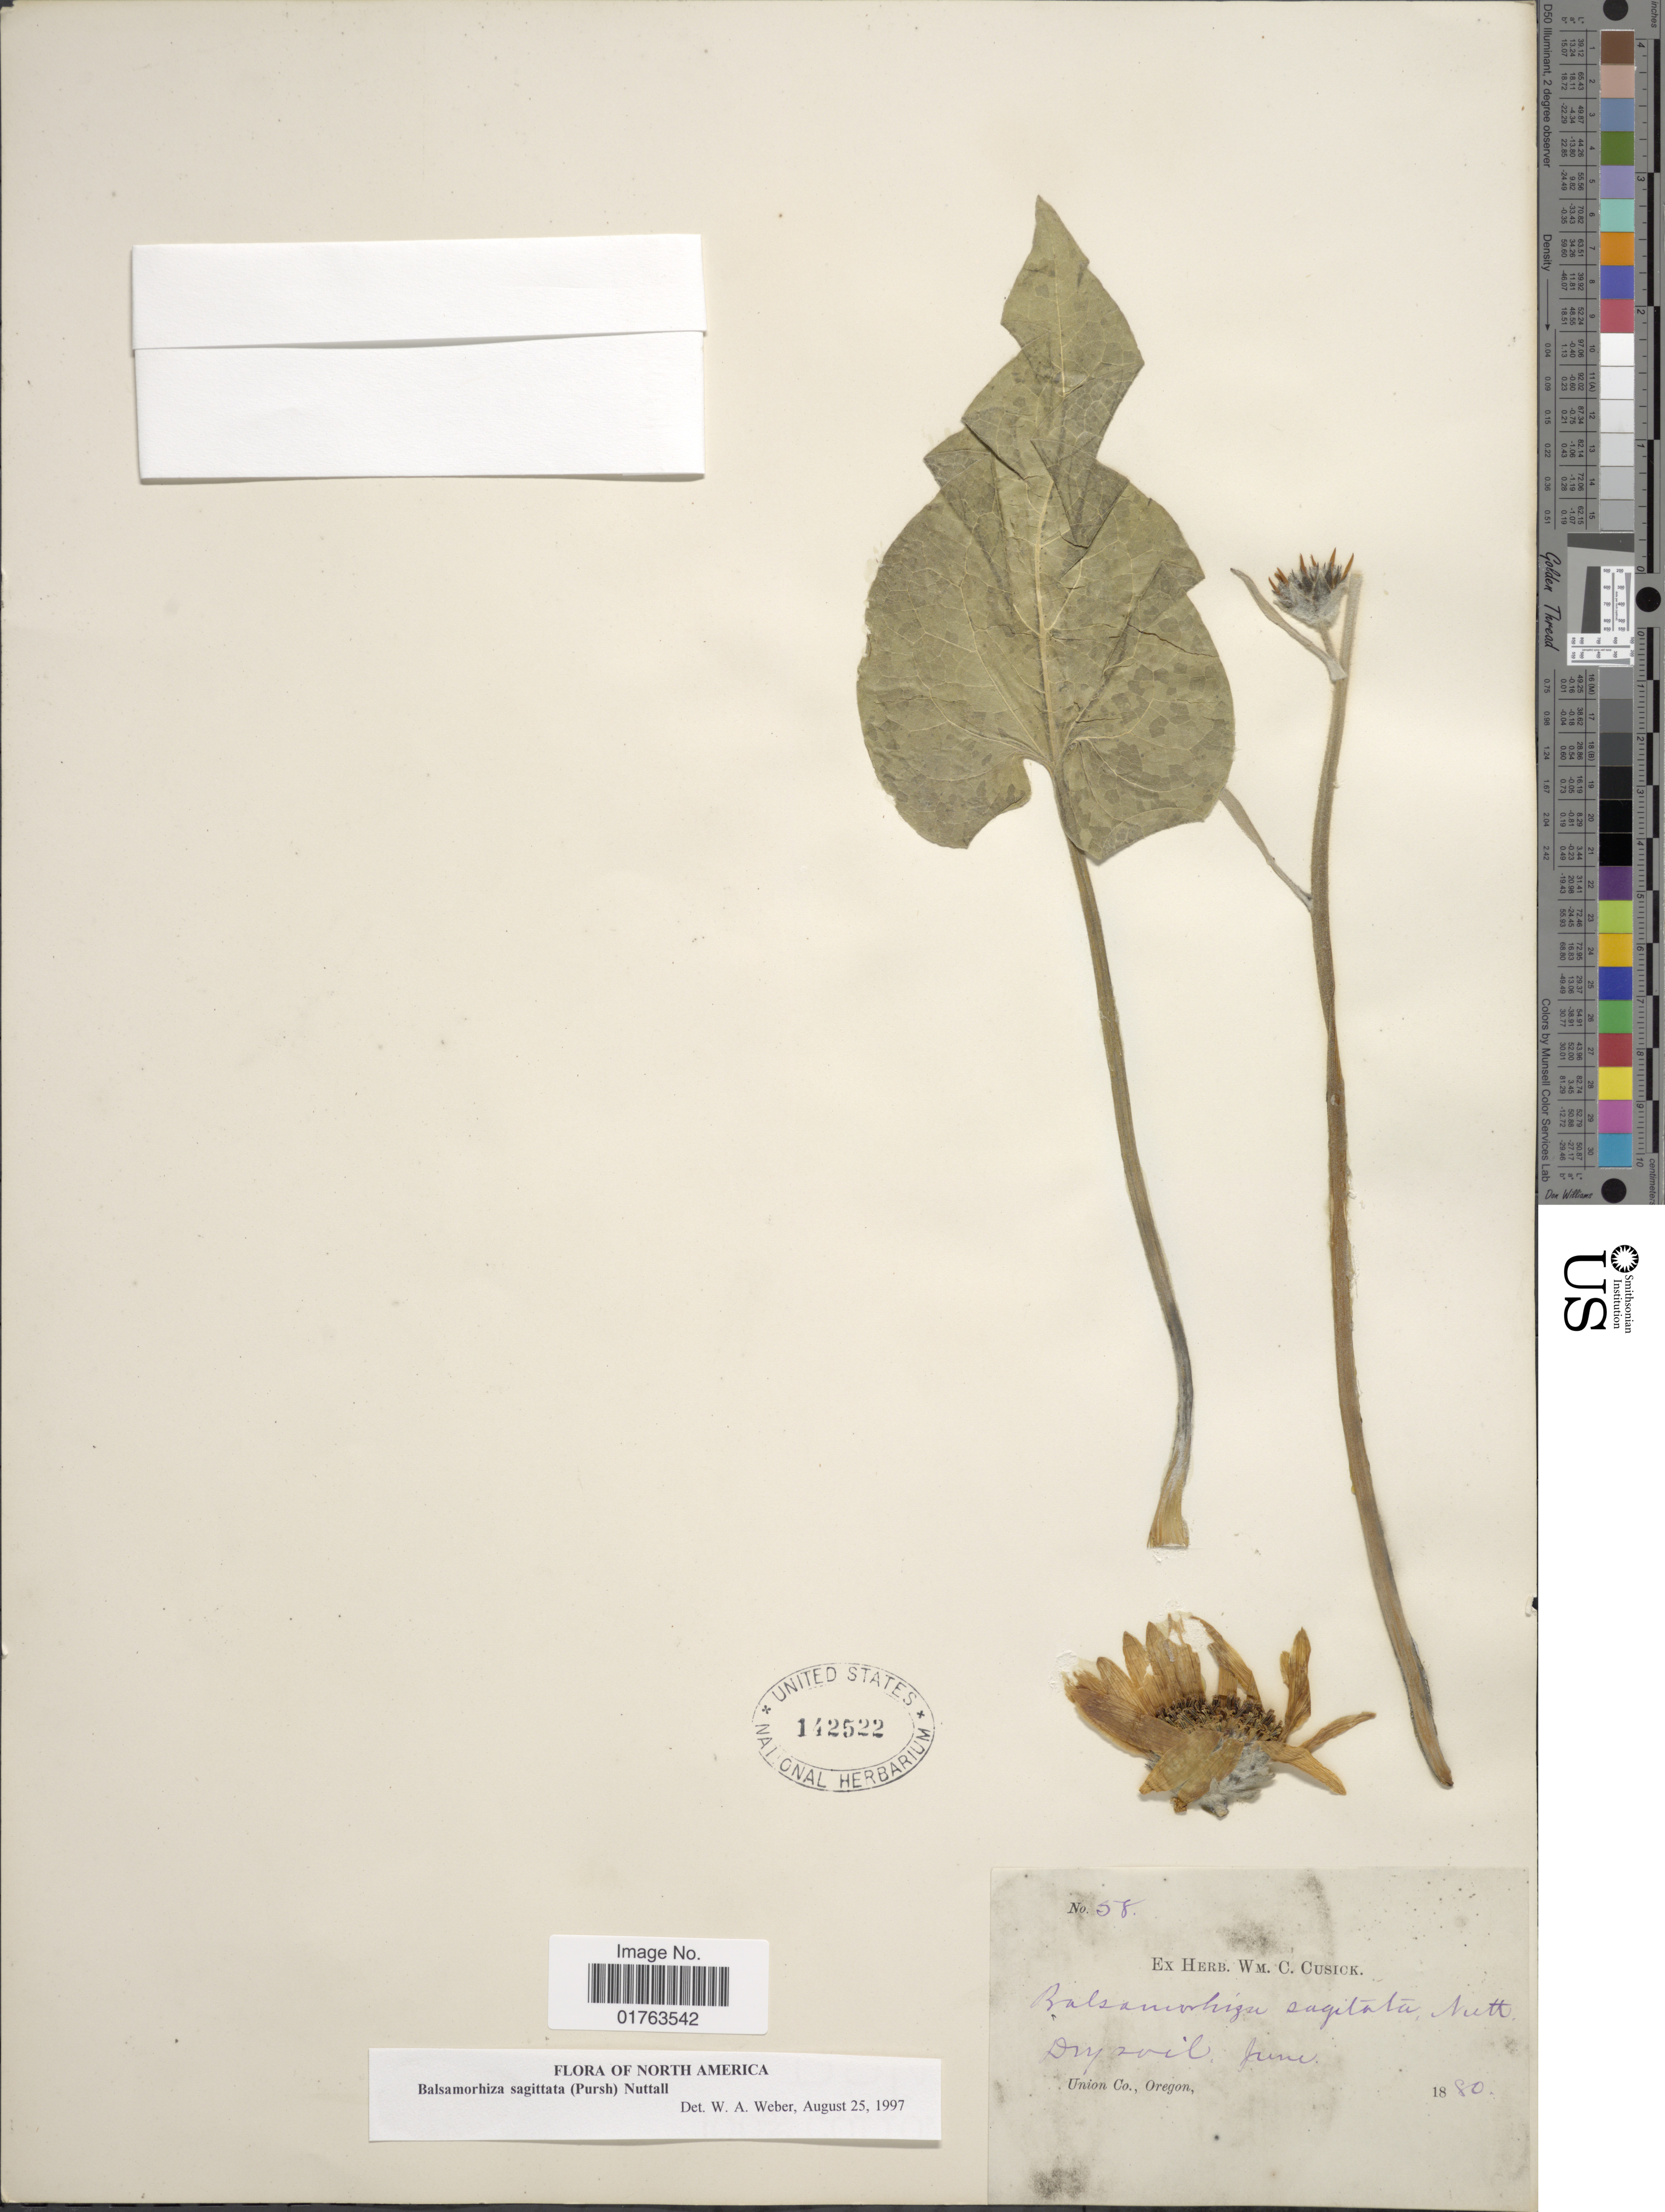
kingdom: Plantae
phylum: Tracheophyta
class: Magnoliopsida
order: Asterales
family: Asteraceae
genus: Balsamorhiza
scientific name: Balsamorhiza sagittata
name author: (Pursh) Nutt.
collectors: ex herb. Wm. C. Cusick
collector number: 58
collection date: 1880-06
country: United States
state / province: Oregon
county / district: Union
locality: Dry soil, Union Co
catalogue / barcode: US 142522